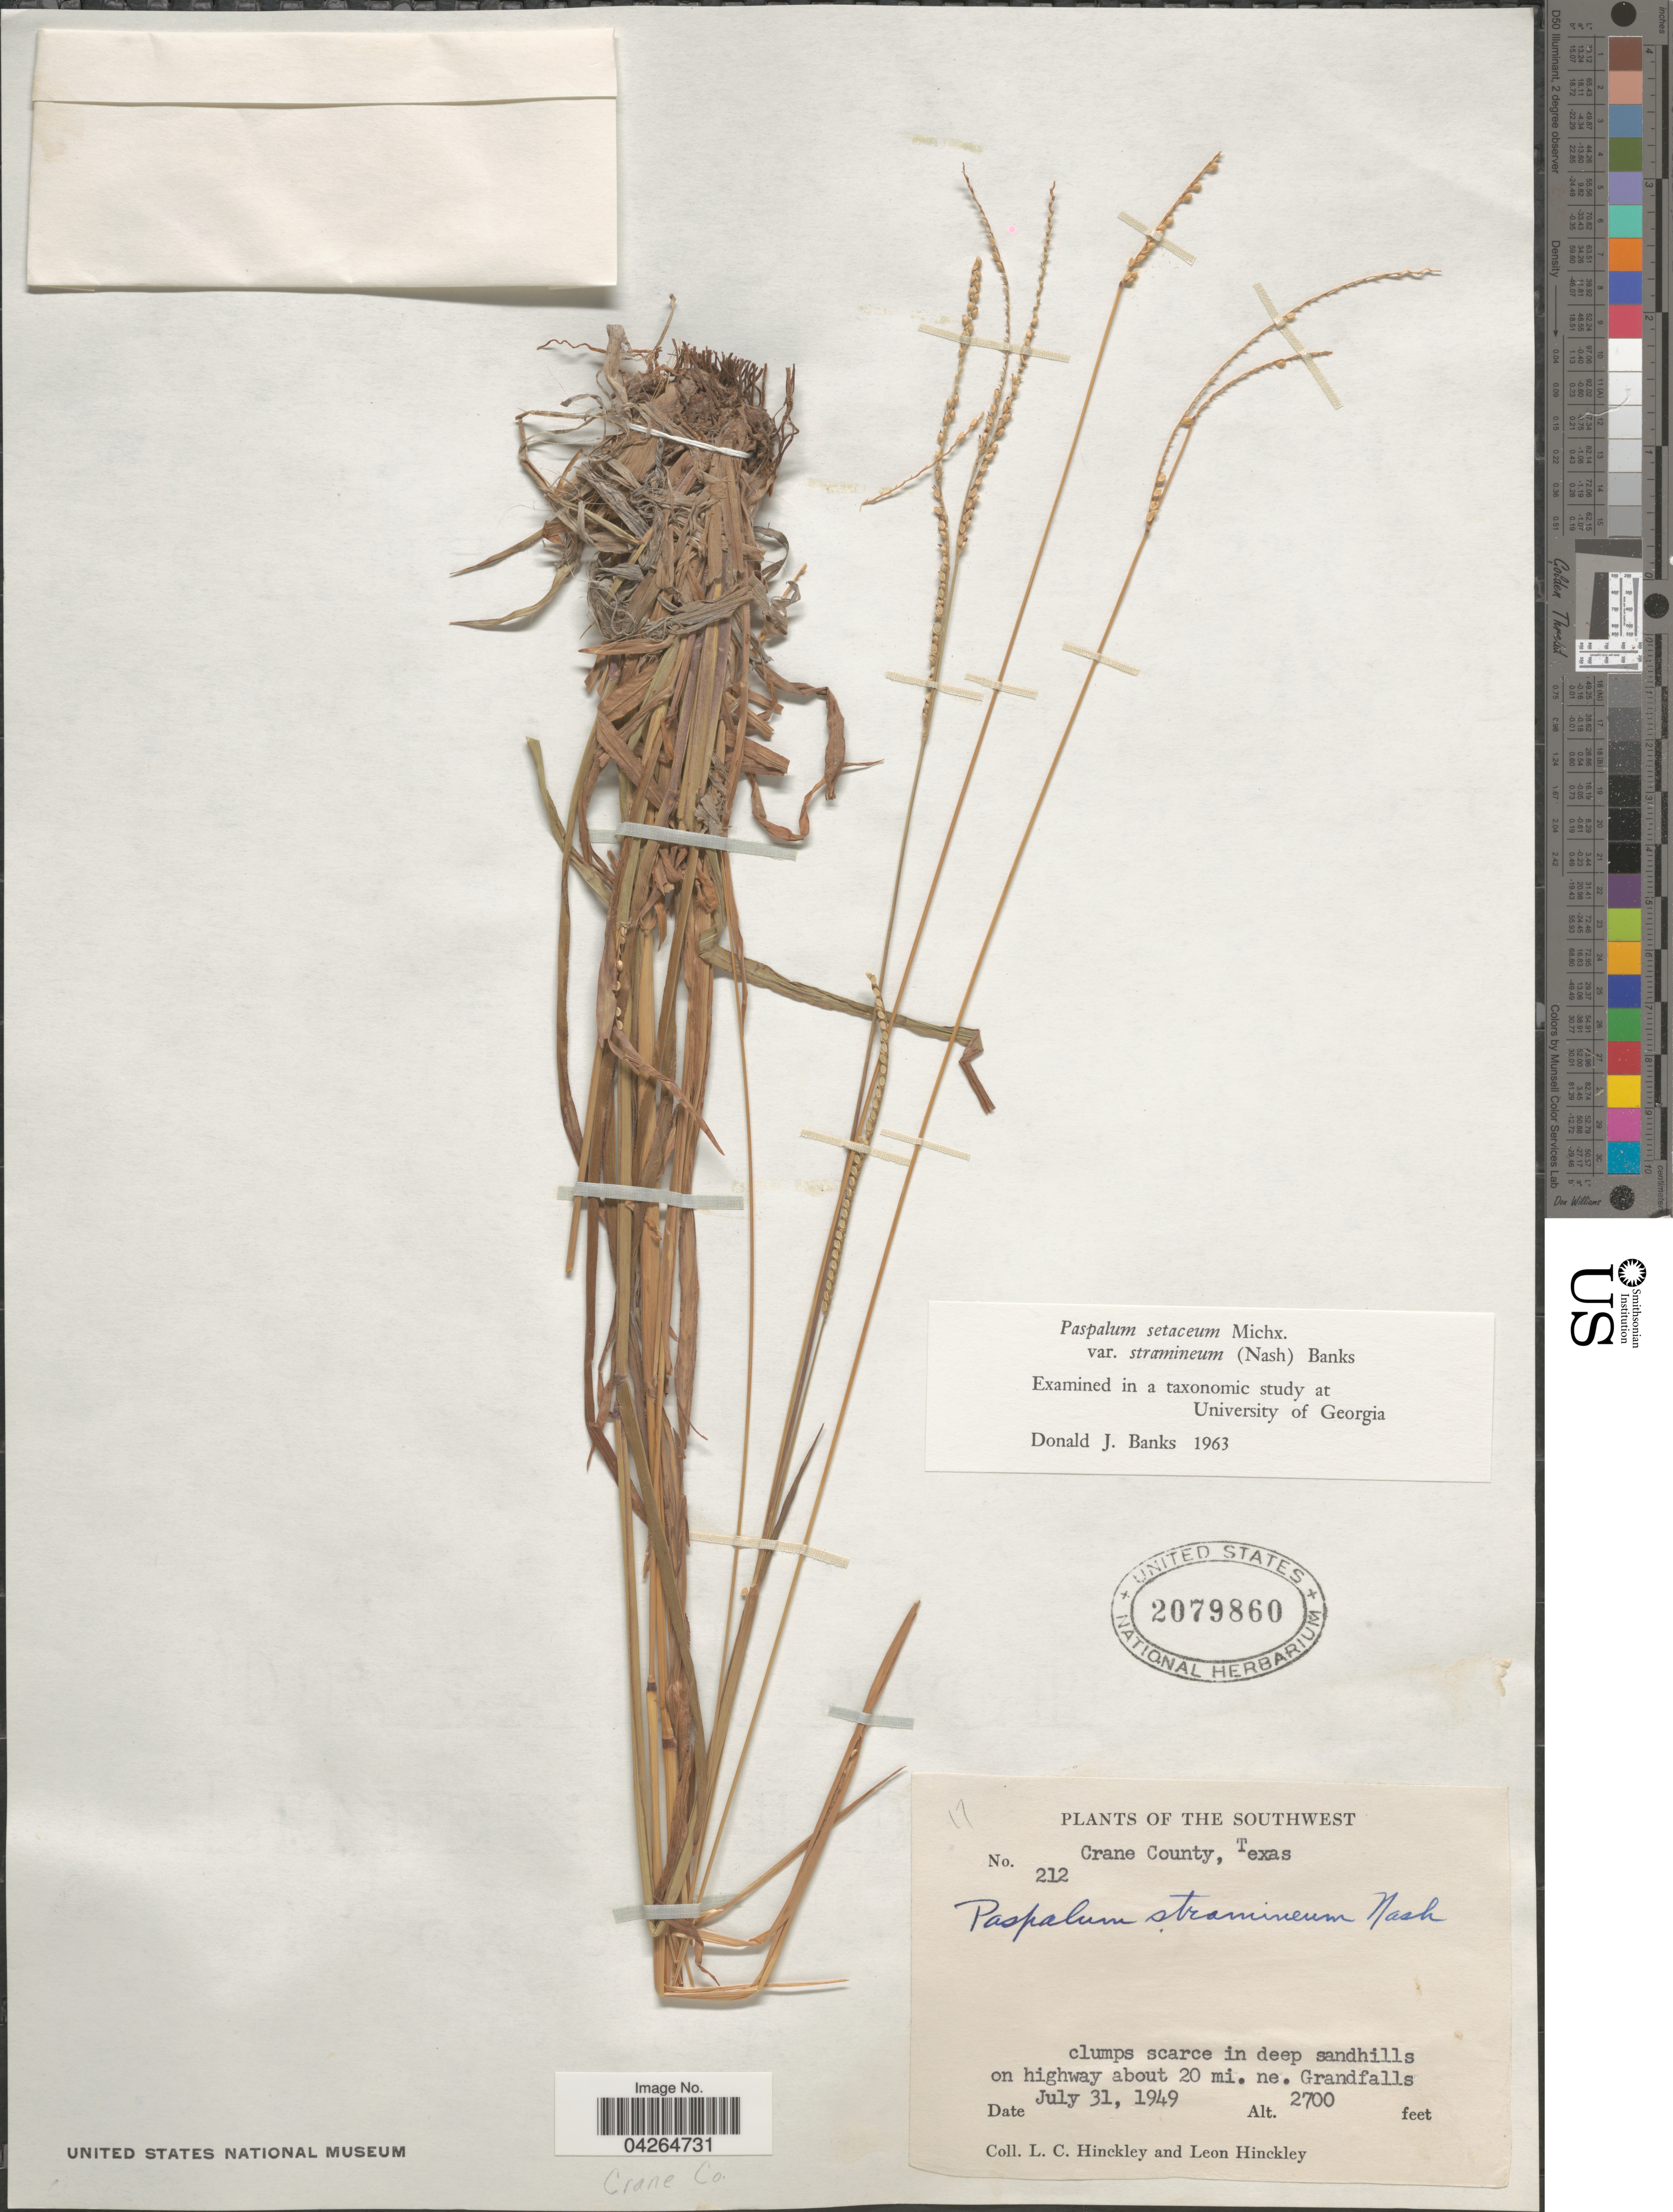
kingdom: Plantae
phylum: Tracheophyta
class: Liliopsida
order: Poales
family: Poaceae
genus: Paspalum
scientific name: Paspalum setaceum var. stramineum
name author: (Nash) D.J. Banks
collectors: L. Hinckley & L. Hinckley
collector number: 212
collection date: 1949-07-31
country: United States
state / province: Texas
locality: The Southwest. Crane County. On highway about 20 mi. ne. Grandfalls.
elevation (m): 823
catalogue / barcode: US 2079860